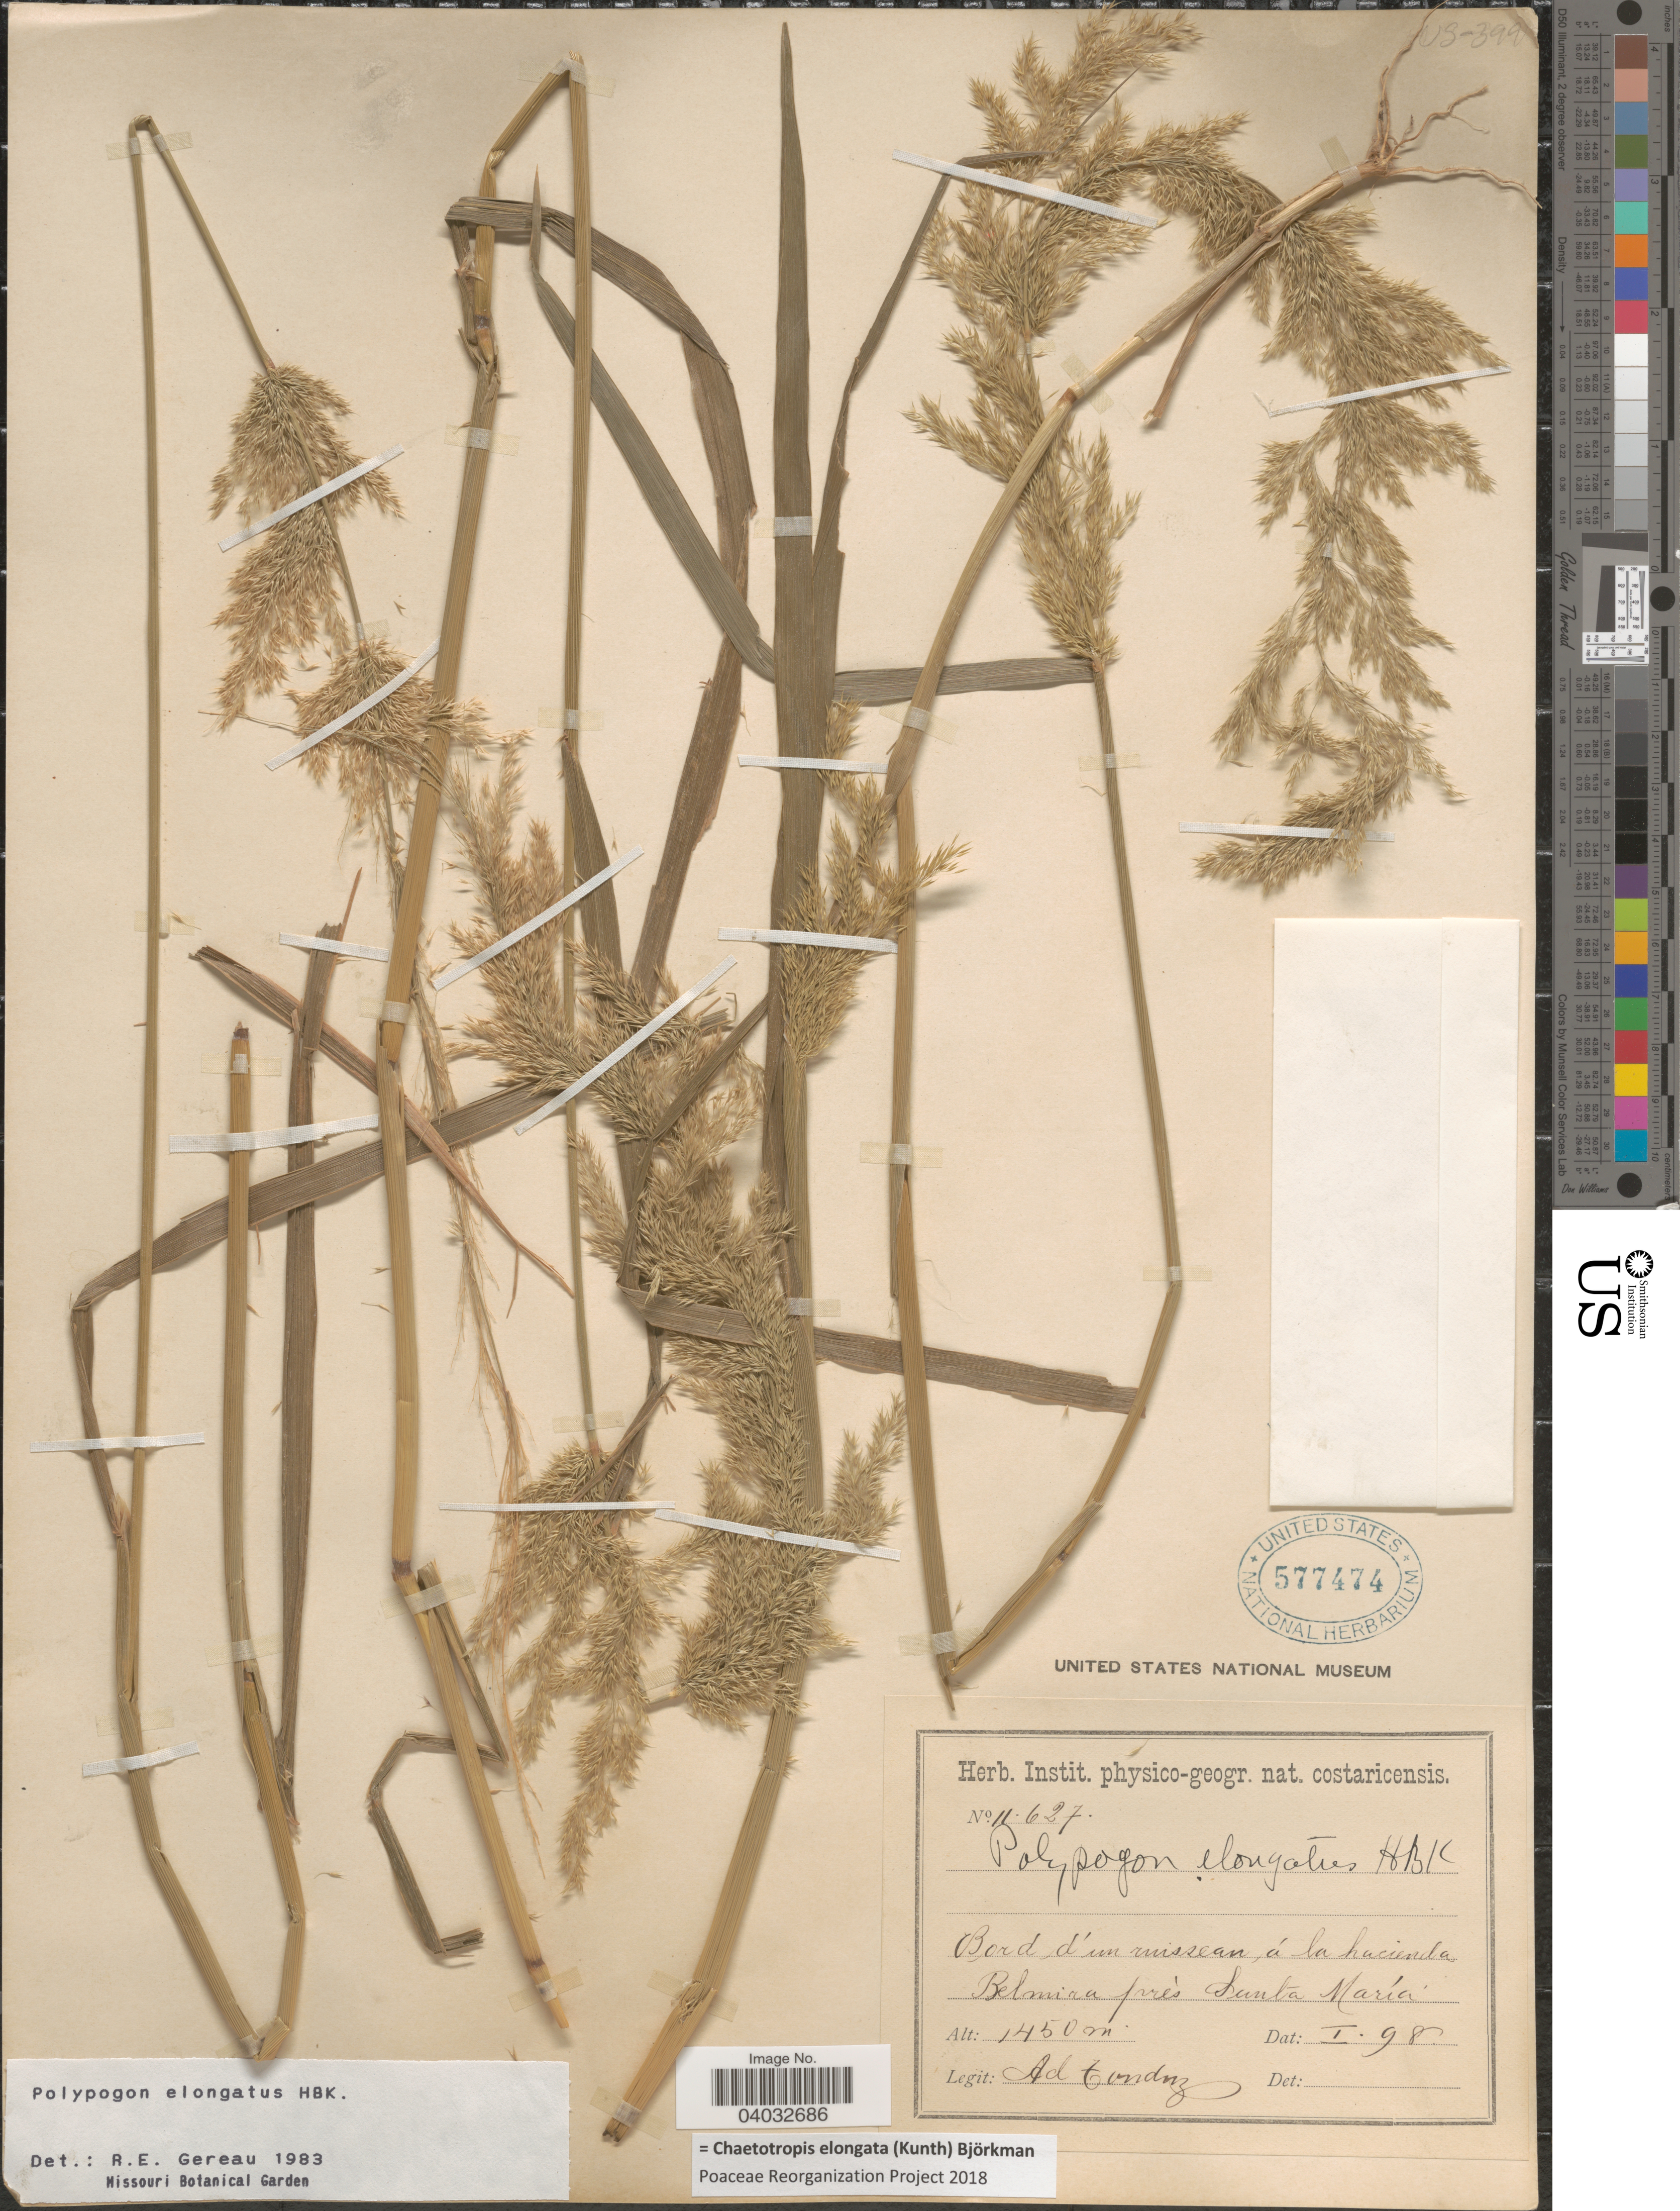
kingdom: Plantae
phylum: Tracheophyta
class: Liliopsida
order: Poales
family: Poaceae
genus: Chaetotropis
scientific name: Chaetotropis elongata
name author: (Kunth) Björkman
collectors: A. Tonduz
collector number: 11627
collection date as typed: Transcribed d/m/y: /1/98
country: Costa Rica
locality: Bord d' un ruissean á la hacienda Belmira près Santa María.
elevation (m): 1450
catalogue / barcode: US 577474